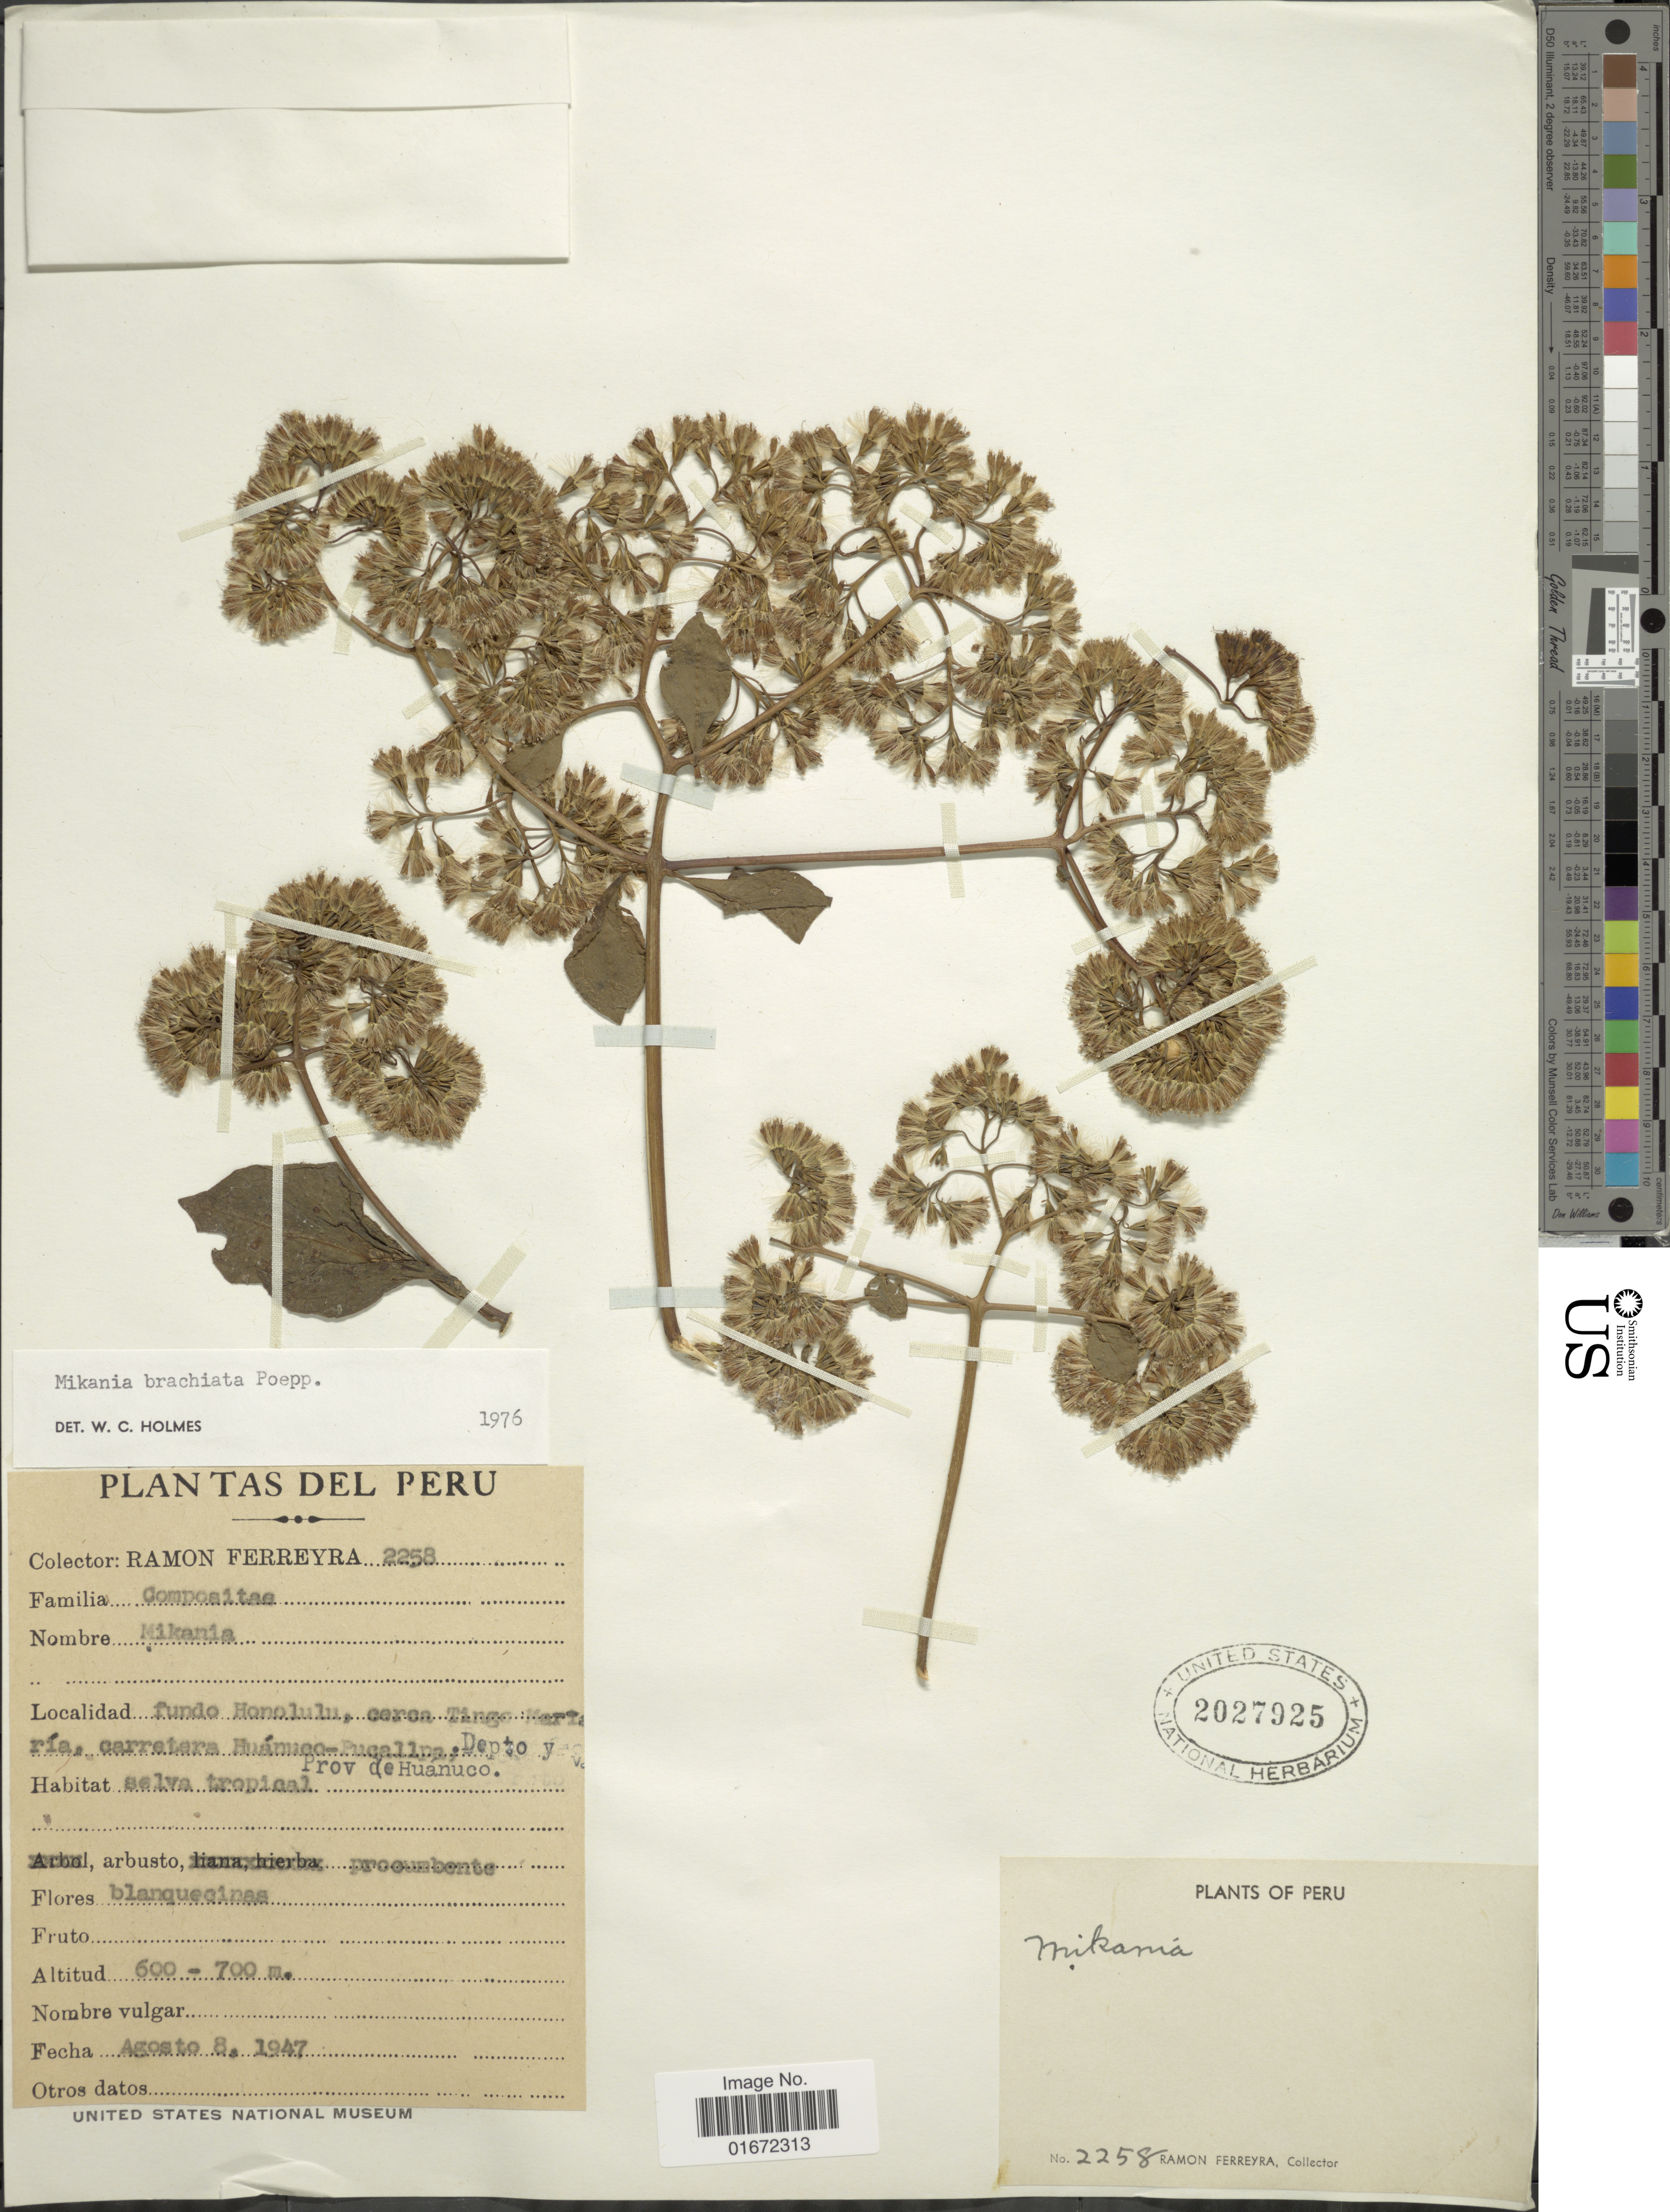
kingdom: Plantae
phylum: Tracheophyta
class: Magnoliopsida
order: Asterales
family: Asteraceae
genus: Mikania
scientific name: Mikania guaco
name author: Humb. & Bonpl.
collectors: R. A. Ferreyra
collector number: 2258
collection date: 1947-08-08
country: Peru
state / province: Huánuco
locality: Fundo Honolulu, cerca Tingo María, carretera Huánuco-Pucallpa, Depto. y Prov. de Huánuco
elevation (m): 600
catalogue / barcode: US 2027925